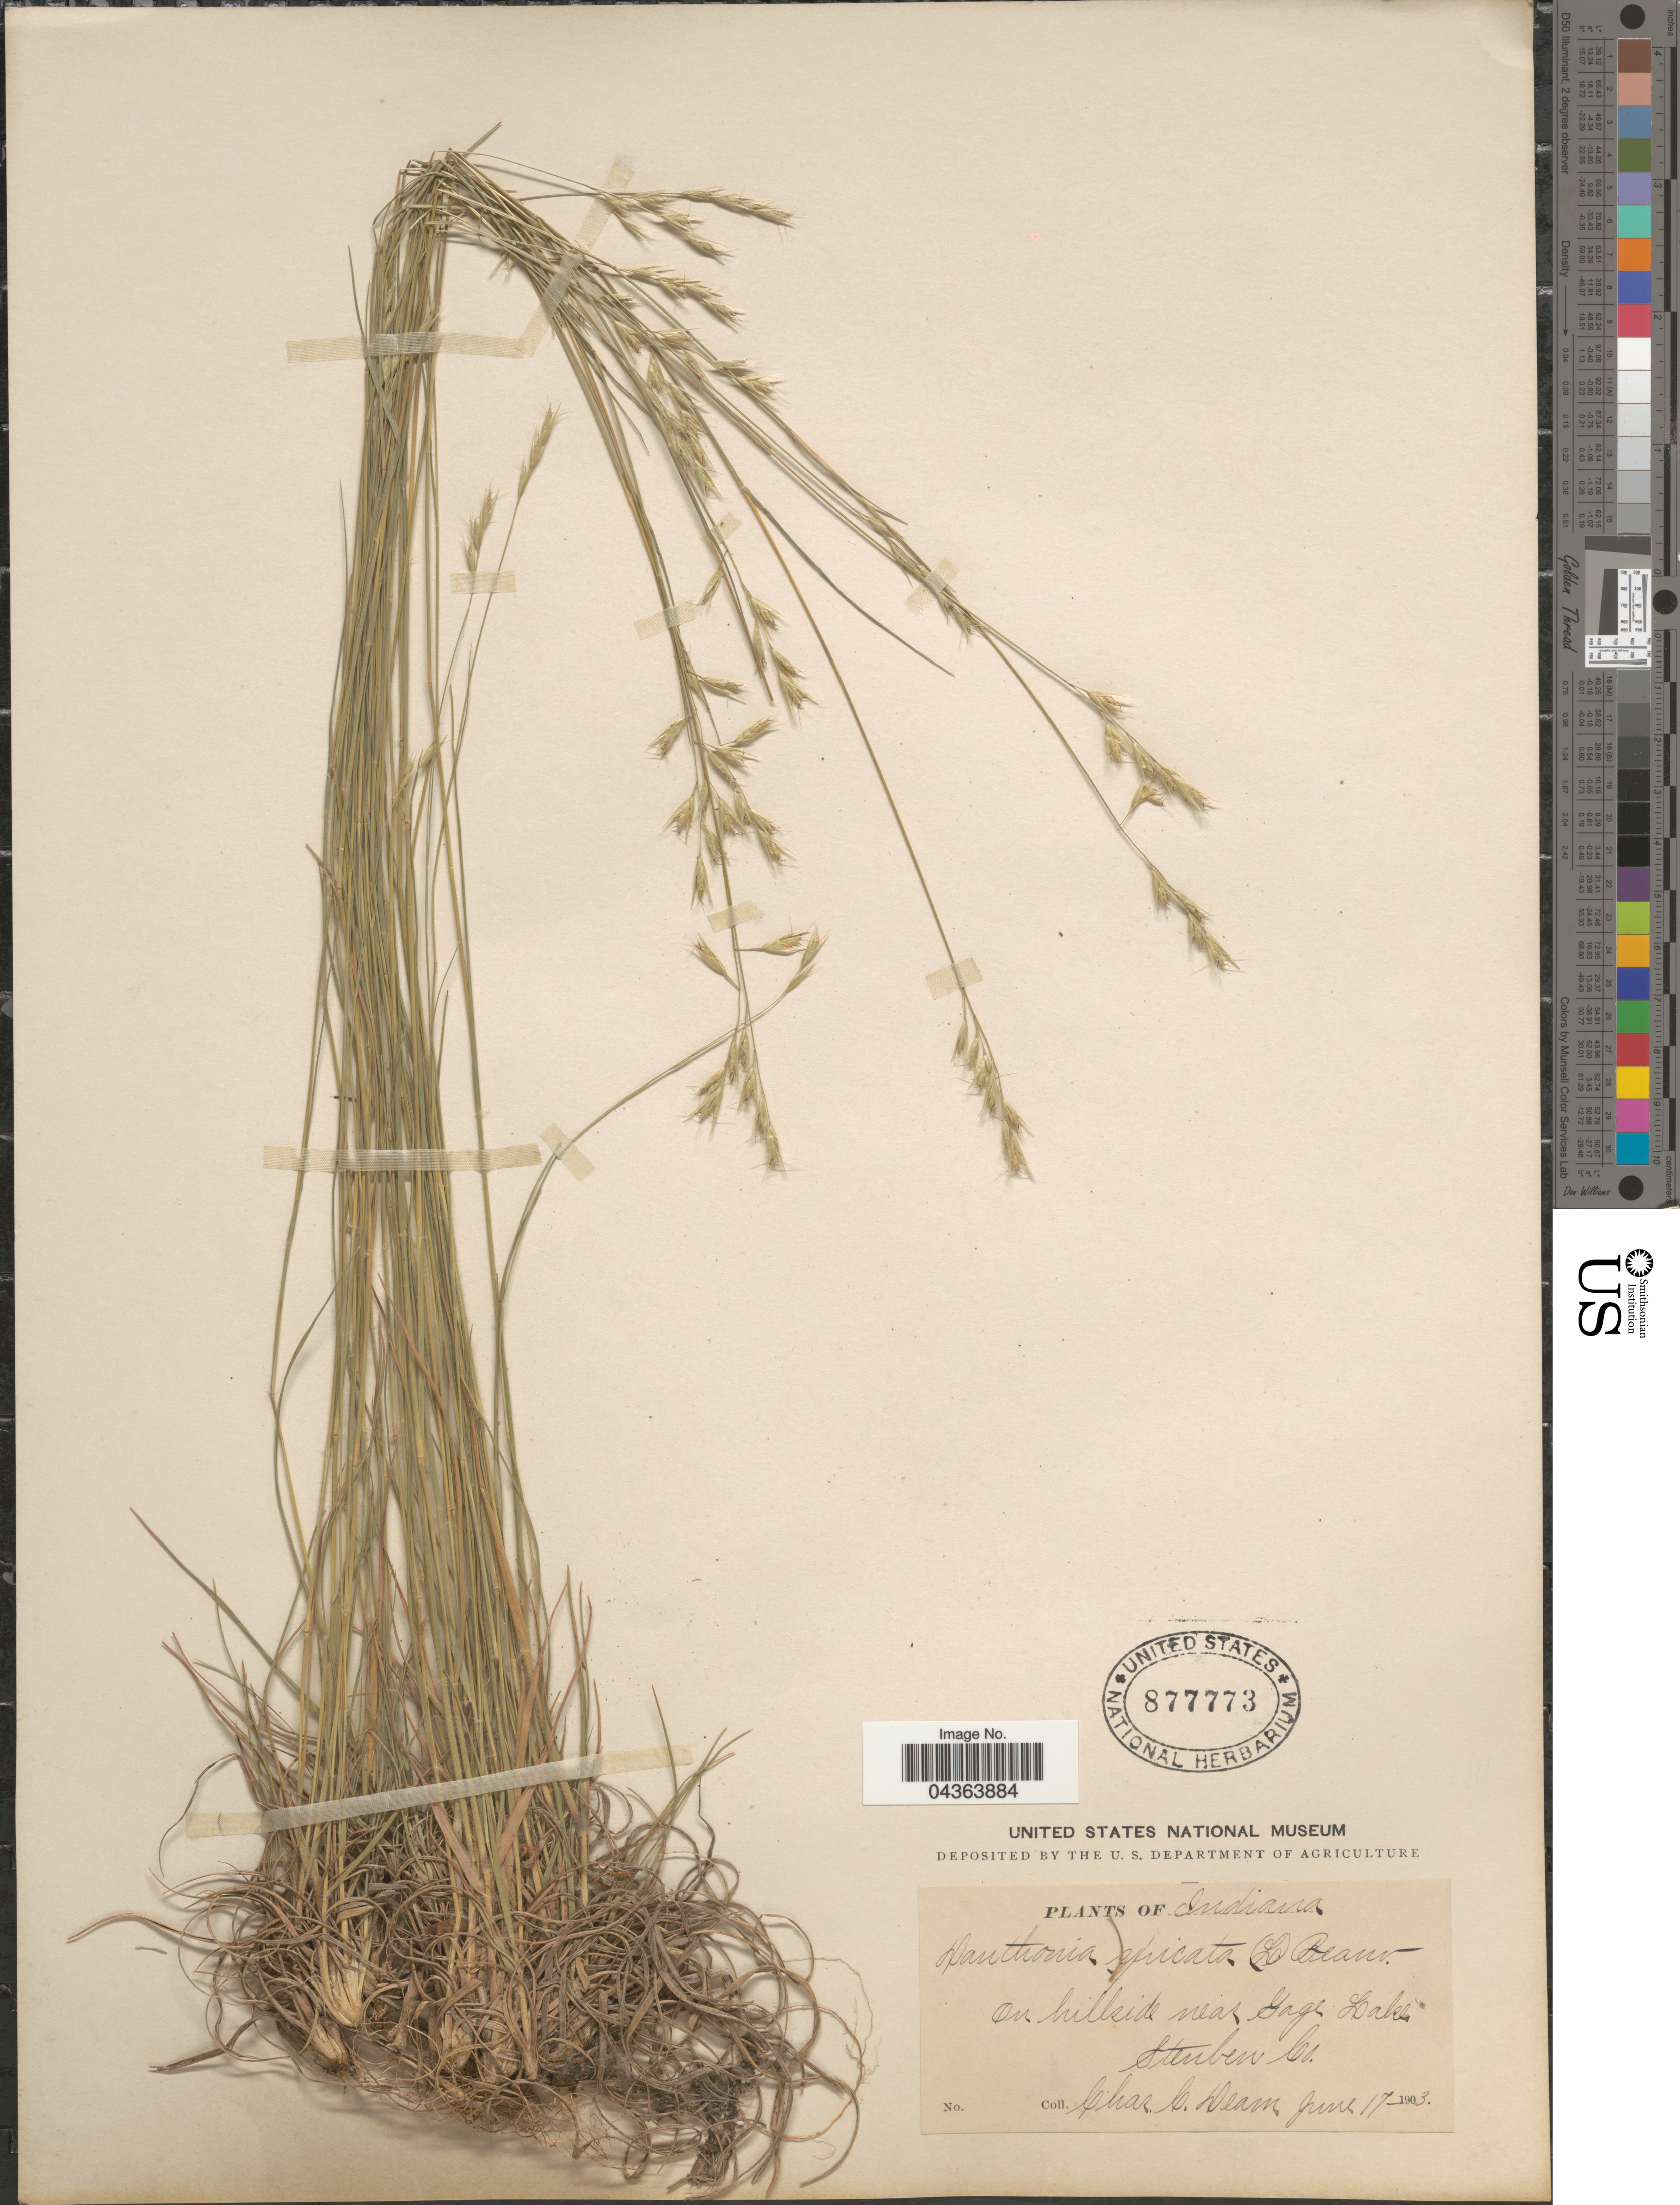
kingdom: Plantae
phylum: Tracheophyta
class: Liliopsida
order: Poales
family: Poaceae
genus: Danthonia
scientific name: Danthonia spicata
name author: (L.) P. Beauv. ex Roem. & Schult.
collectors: C. C. Deam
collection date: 1903-06-17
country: United States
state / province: Indiana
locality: On hillside near Gage Lake. Steuben Co.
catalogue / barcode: US 877773